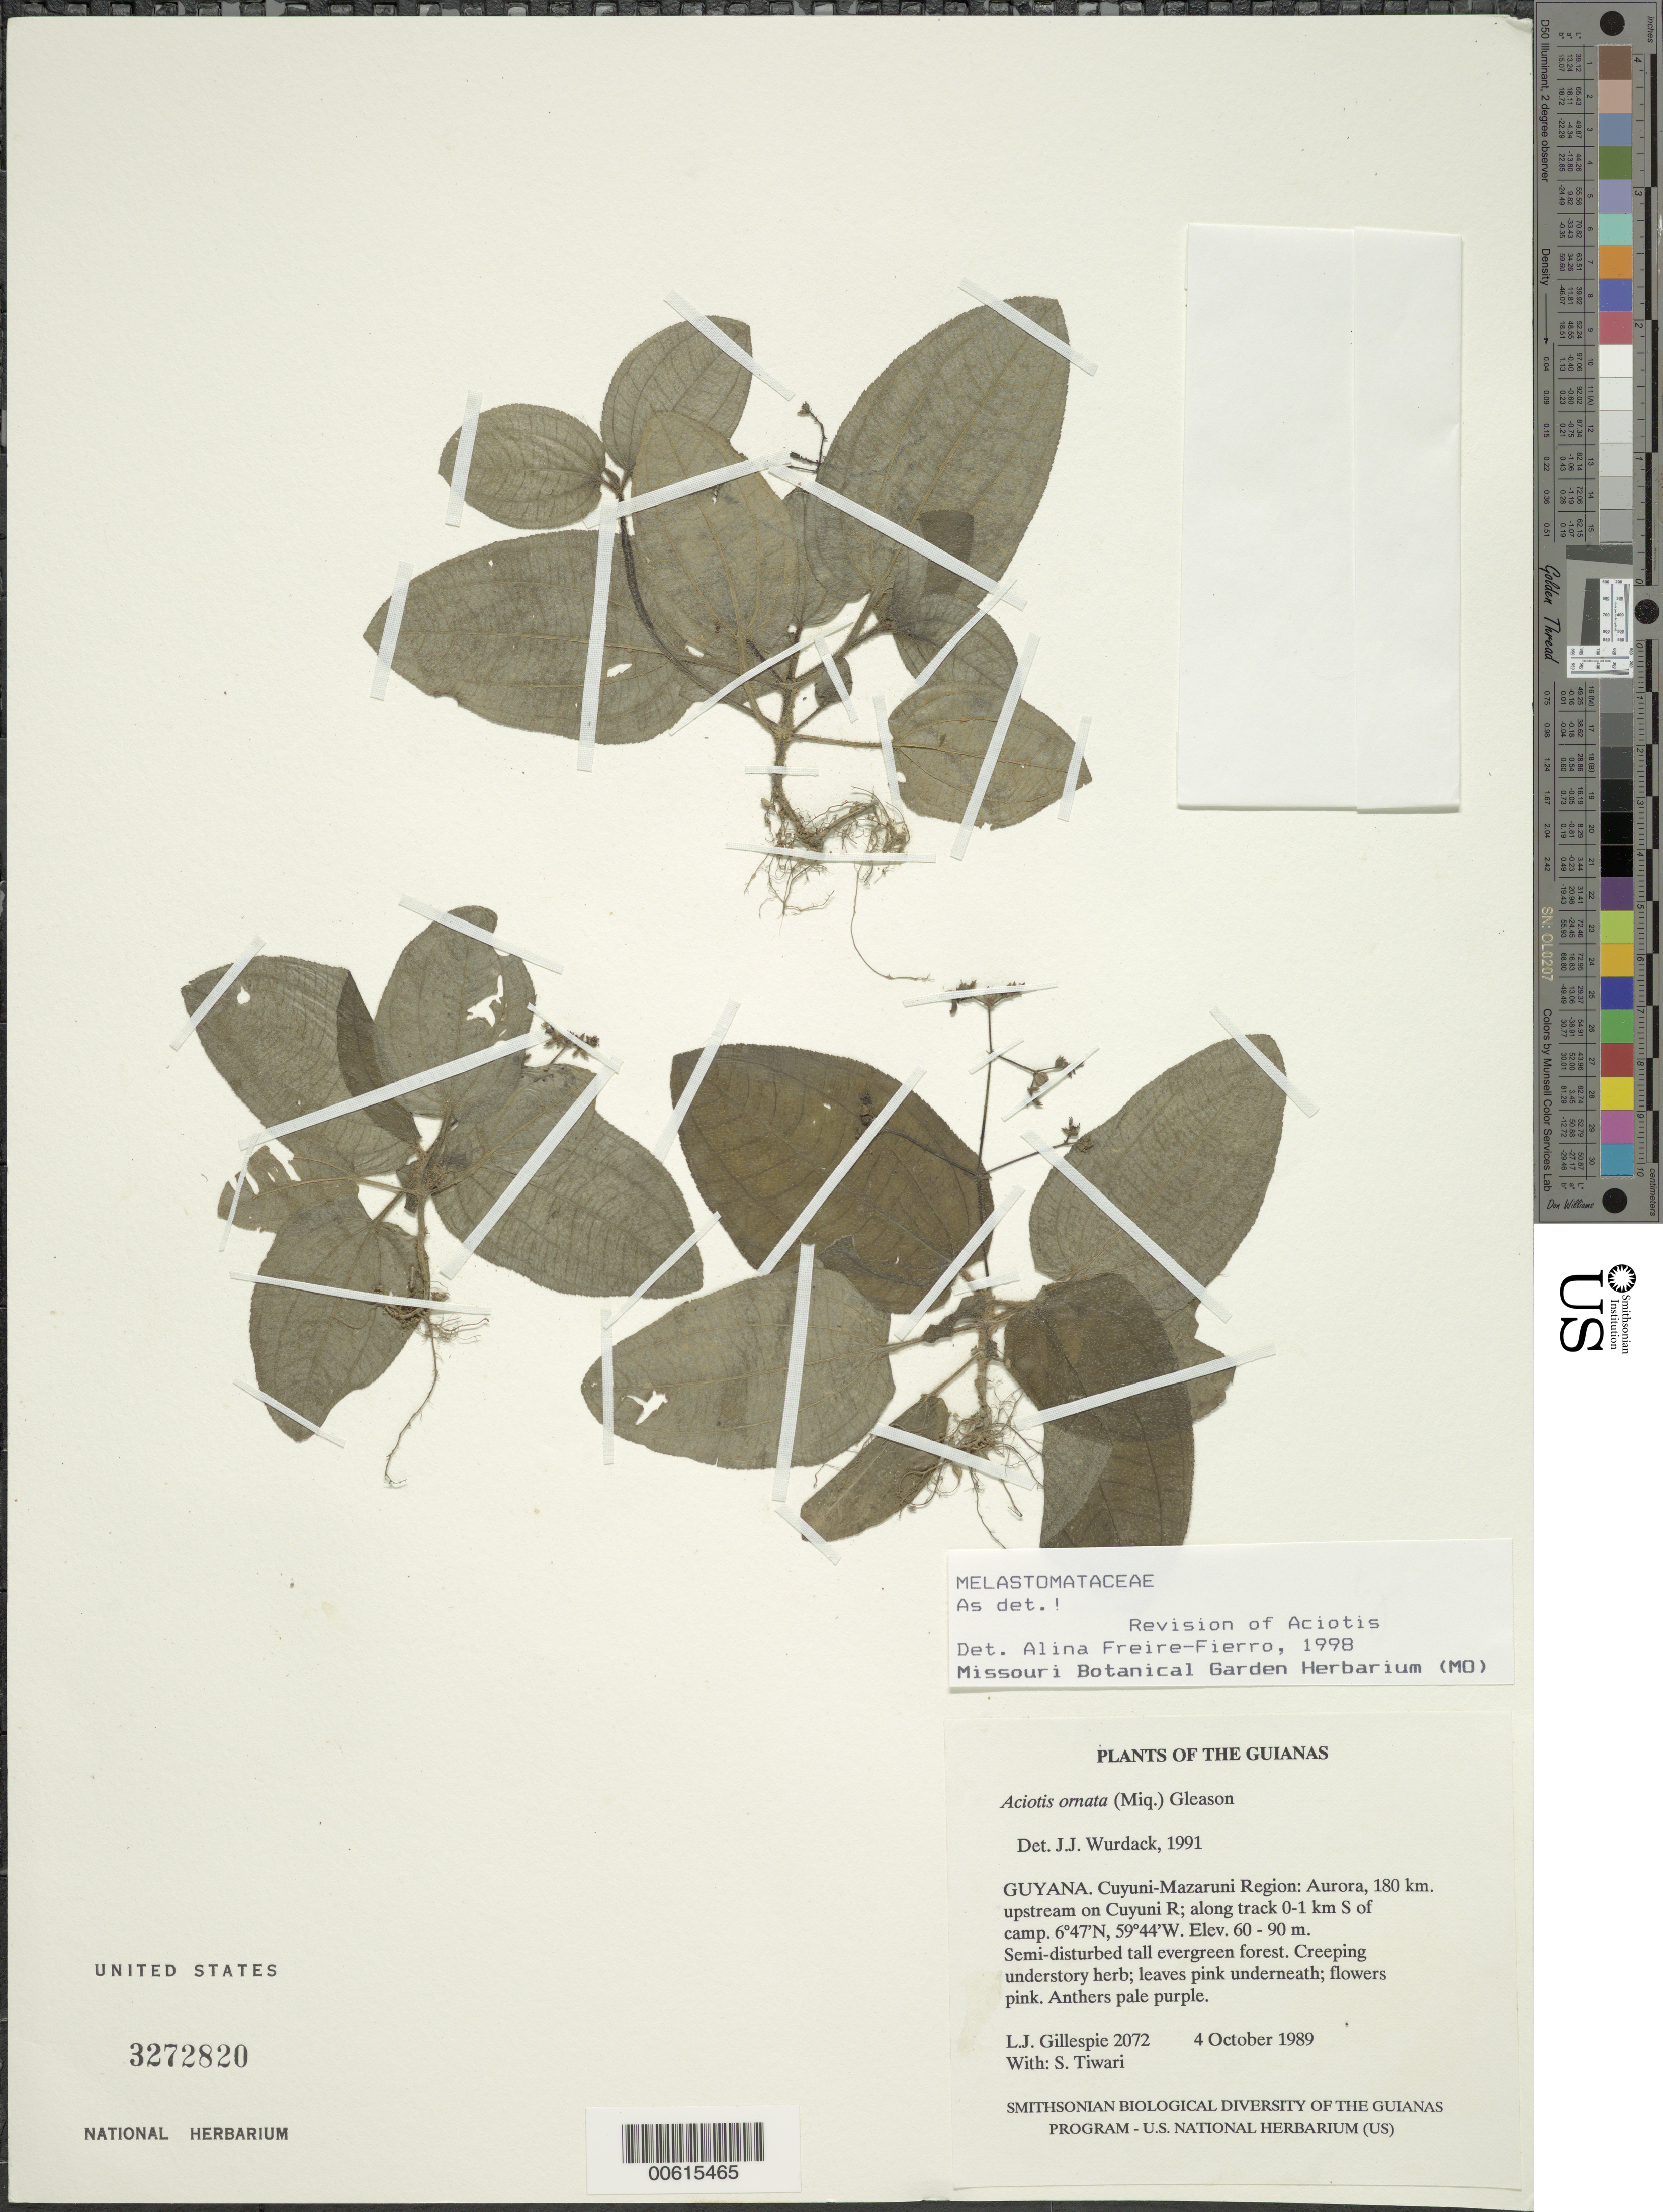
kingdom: Plantae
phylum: Tracheophyta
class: Magnoliopsida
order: Myrtales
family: Melastomataceae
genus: Aciotis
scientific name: Aciotis ornata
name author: (Miq.) Gleason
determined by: Freire-Fierro, A.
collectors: L. J. Gillespie & S. Tiwari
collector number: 2072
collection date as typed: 4 October 1989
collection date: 1989-10-04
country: Guyana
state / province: Cuyuni-Mazaruni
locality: Aurora, 180 km. upstream on Cuyuni R; along track 0-1 km S of camp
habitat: Semi-disturbed tall evergreen forest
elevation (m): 60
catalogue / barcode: US 3272820